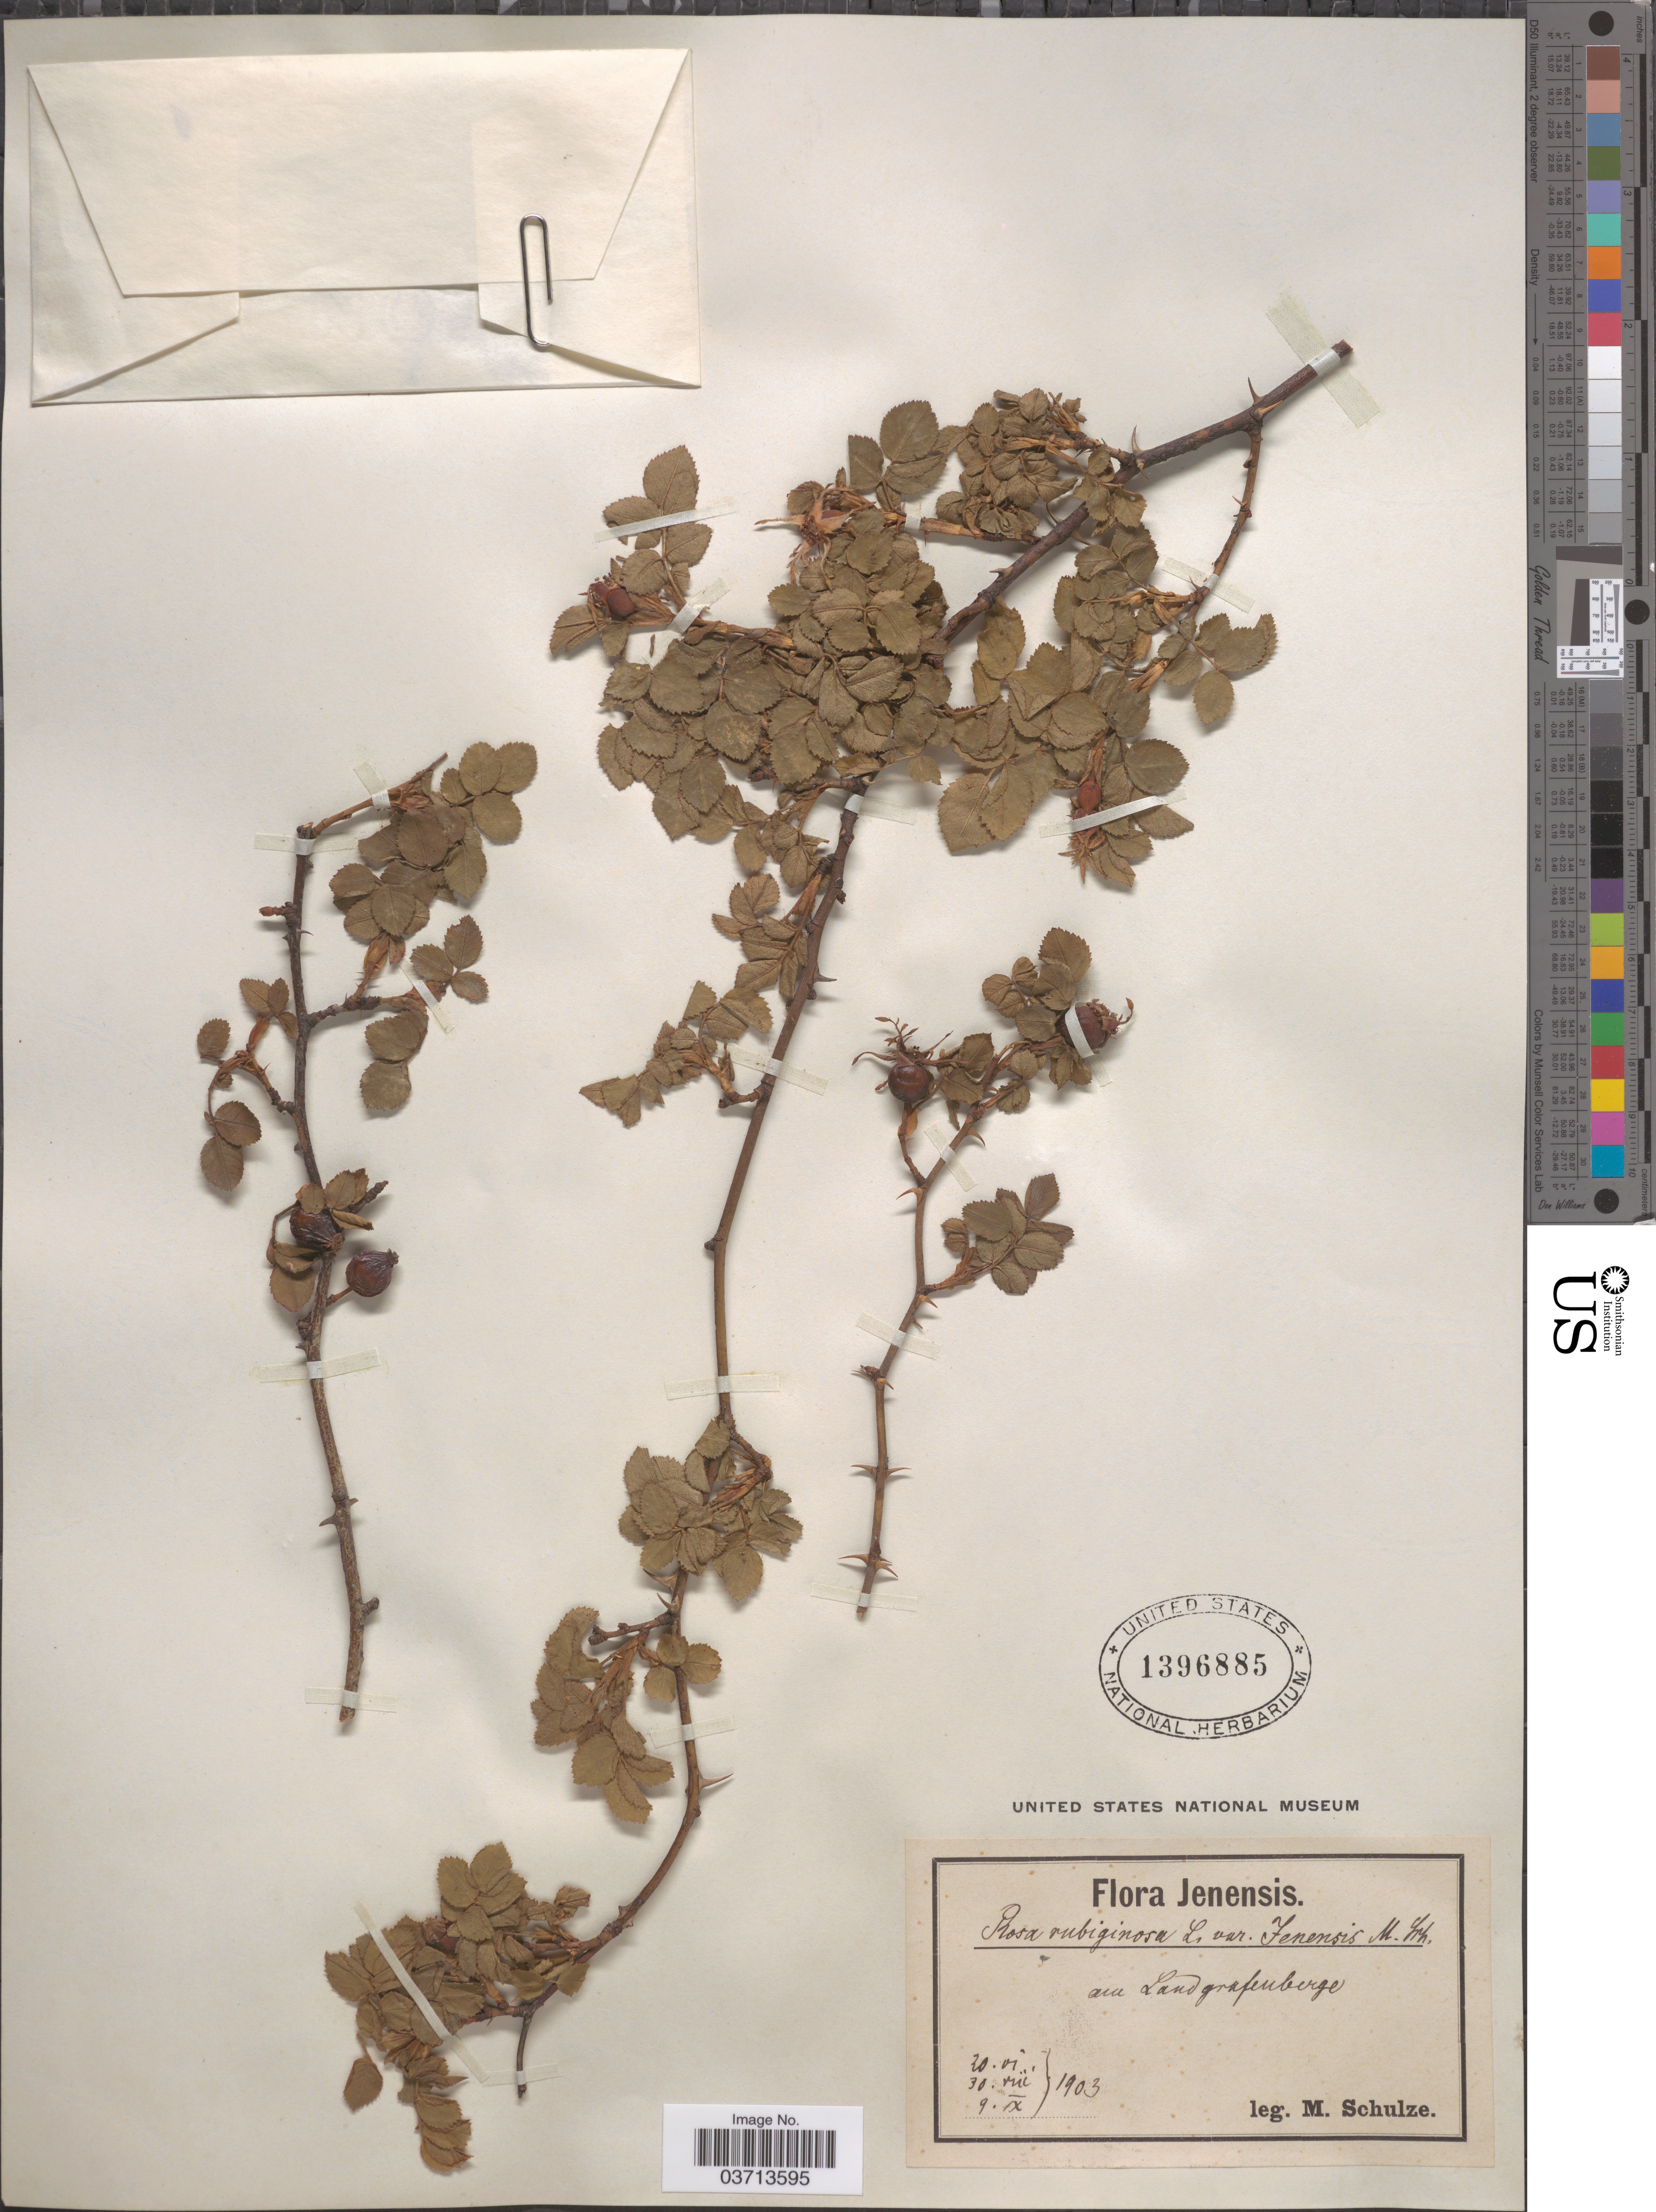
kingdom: Plantae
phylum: Tracheophyta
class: Magnoliopsida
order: Rosales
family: Rosaceae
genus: Rosa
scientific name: Rosa rubiginosa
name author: L.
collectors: M. Schulze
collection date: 1903-06-20/1903-09-09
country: Germany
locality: Jenensis. Am Landgrafenberge.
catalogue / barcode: US 1396885